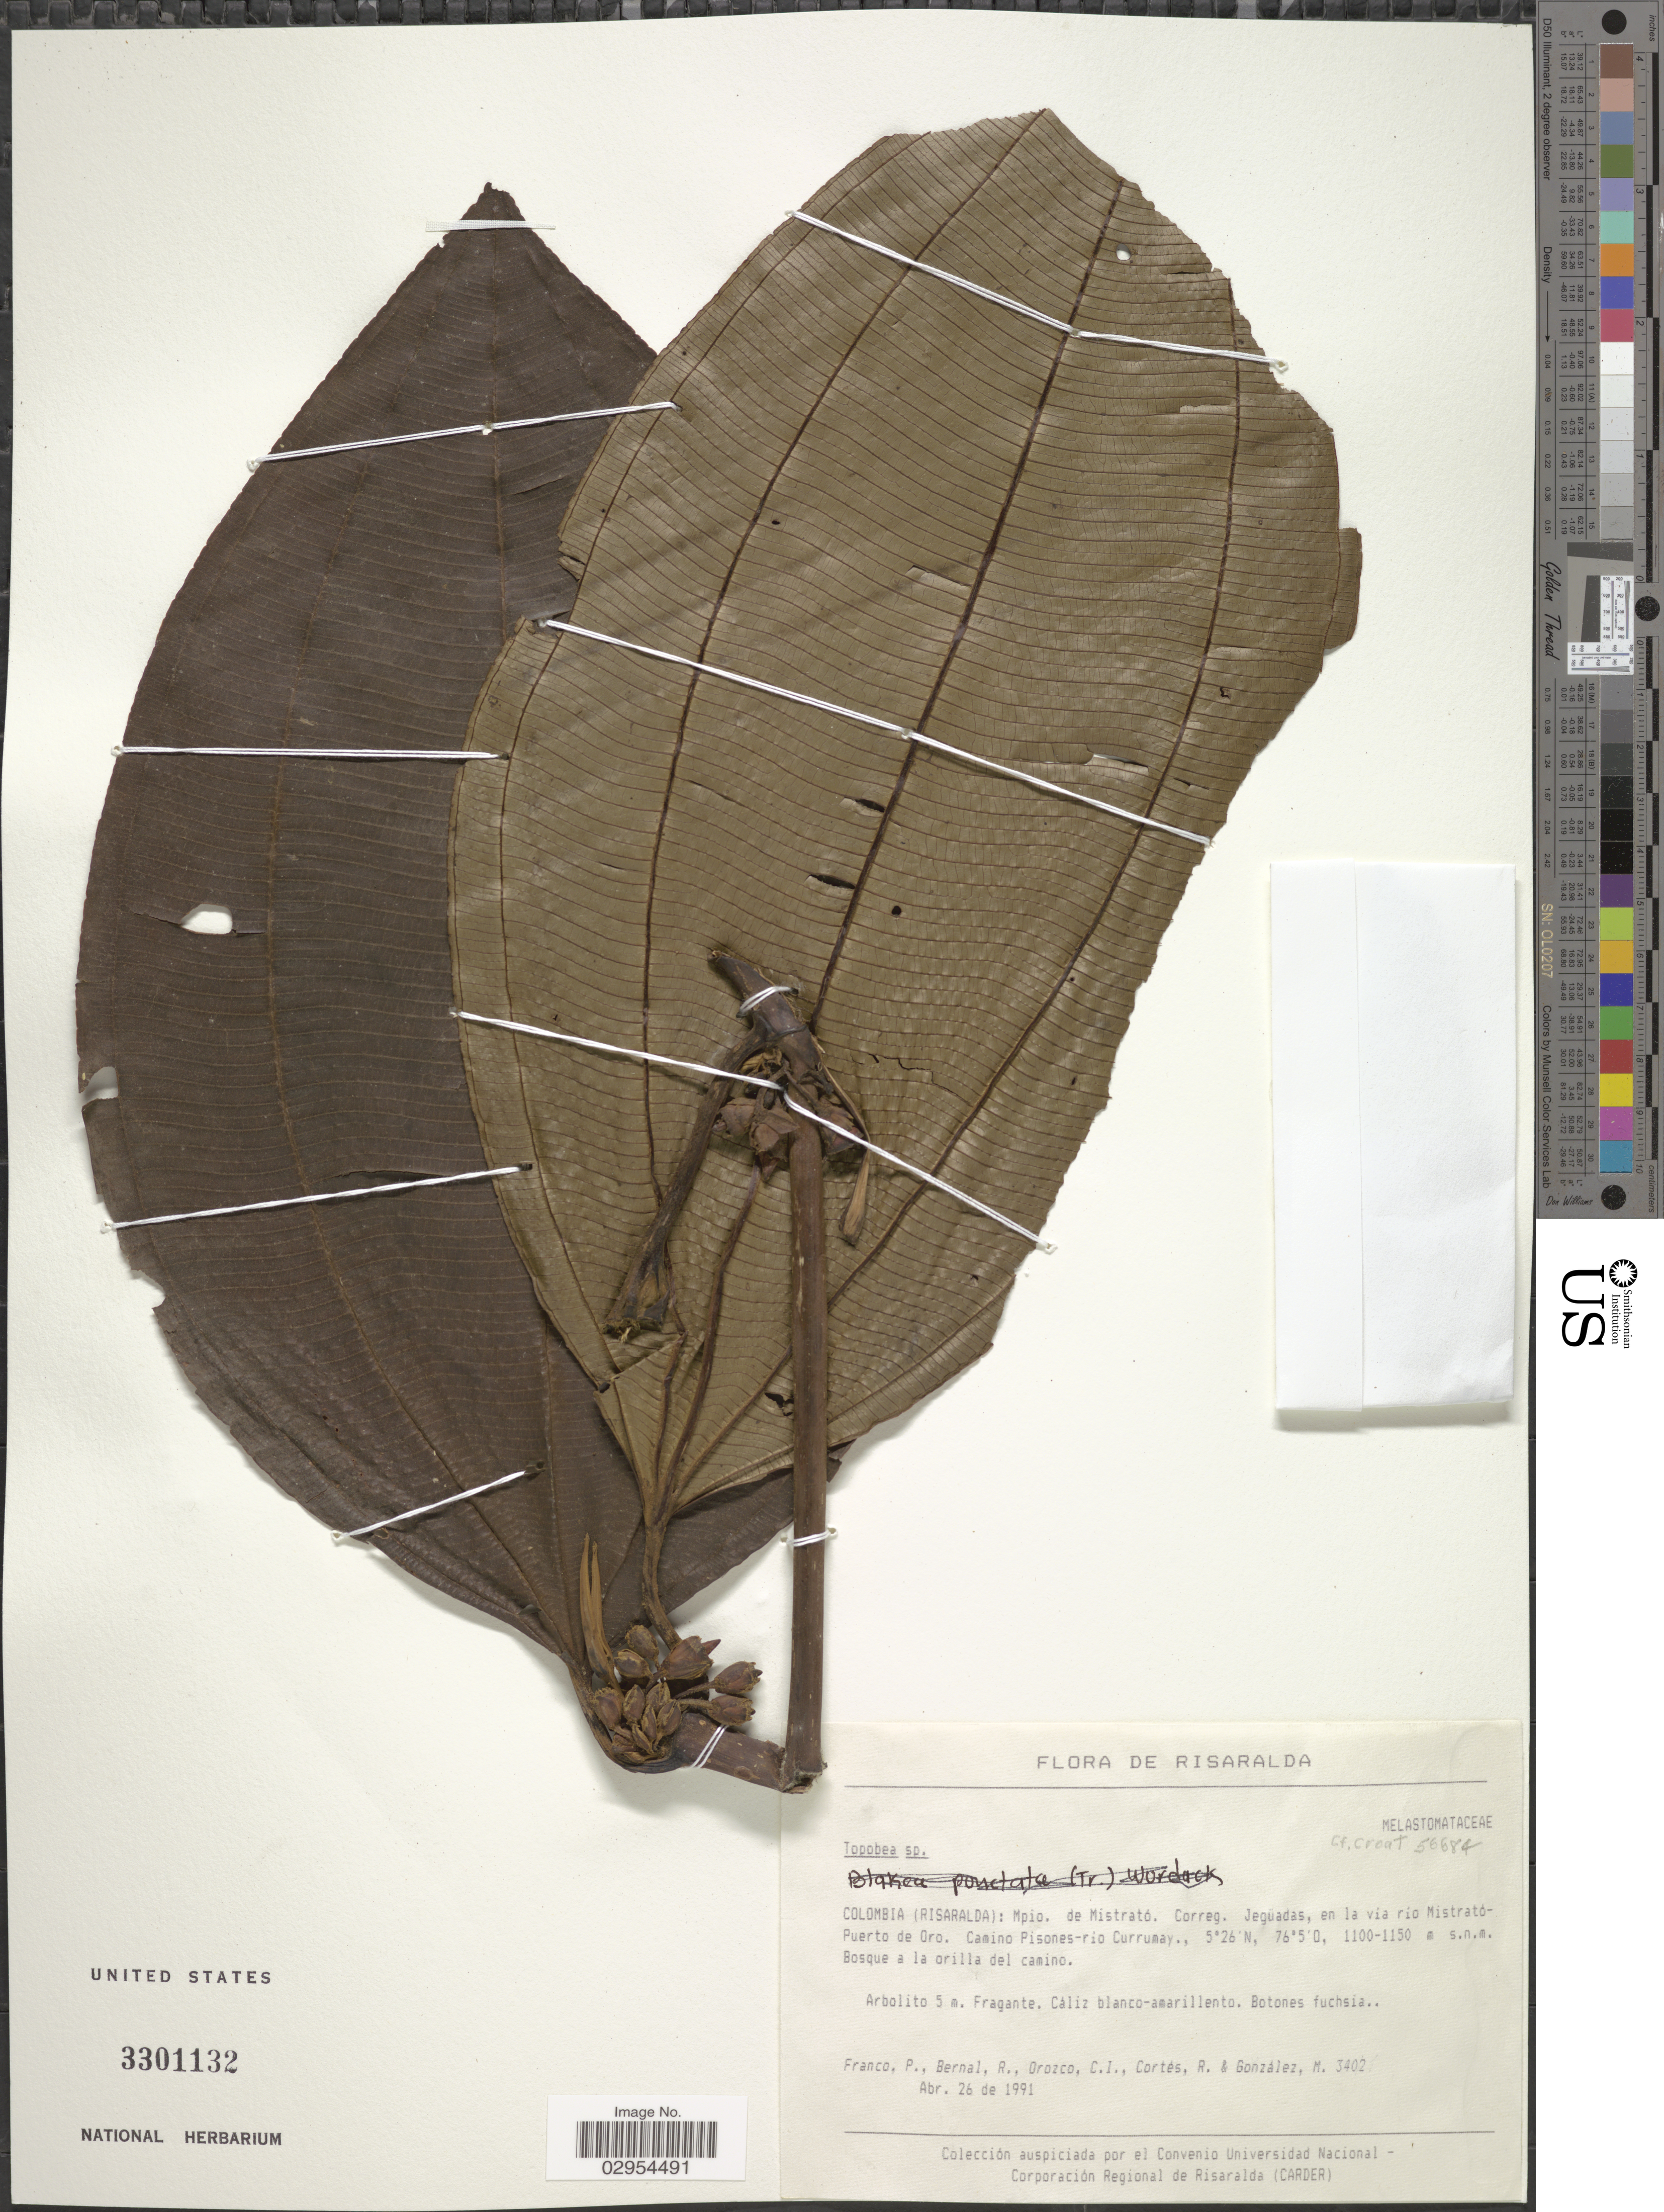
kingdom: Plantae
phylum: Tracheophyta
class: Magnoliopsida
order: Myrtales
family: Melastomataceae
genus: Topobea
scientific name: Topobea sp.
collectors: P. Franco, R. Bernal, C. I. Orozco, R. Cortés & M. González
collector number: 3402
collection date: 1991-04-26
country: Colombia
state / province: Risaralda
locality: Mpio. de Mistrató. Correg. Jegüadas, en la via río Mistrató-Puerto de Oro. Camino Pisones-rio Currumay.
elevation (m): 1100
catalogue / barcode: US 3301132